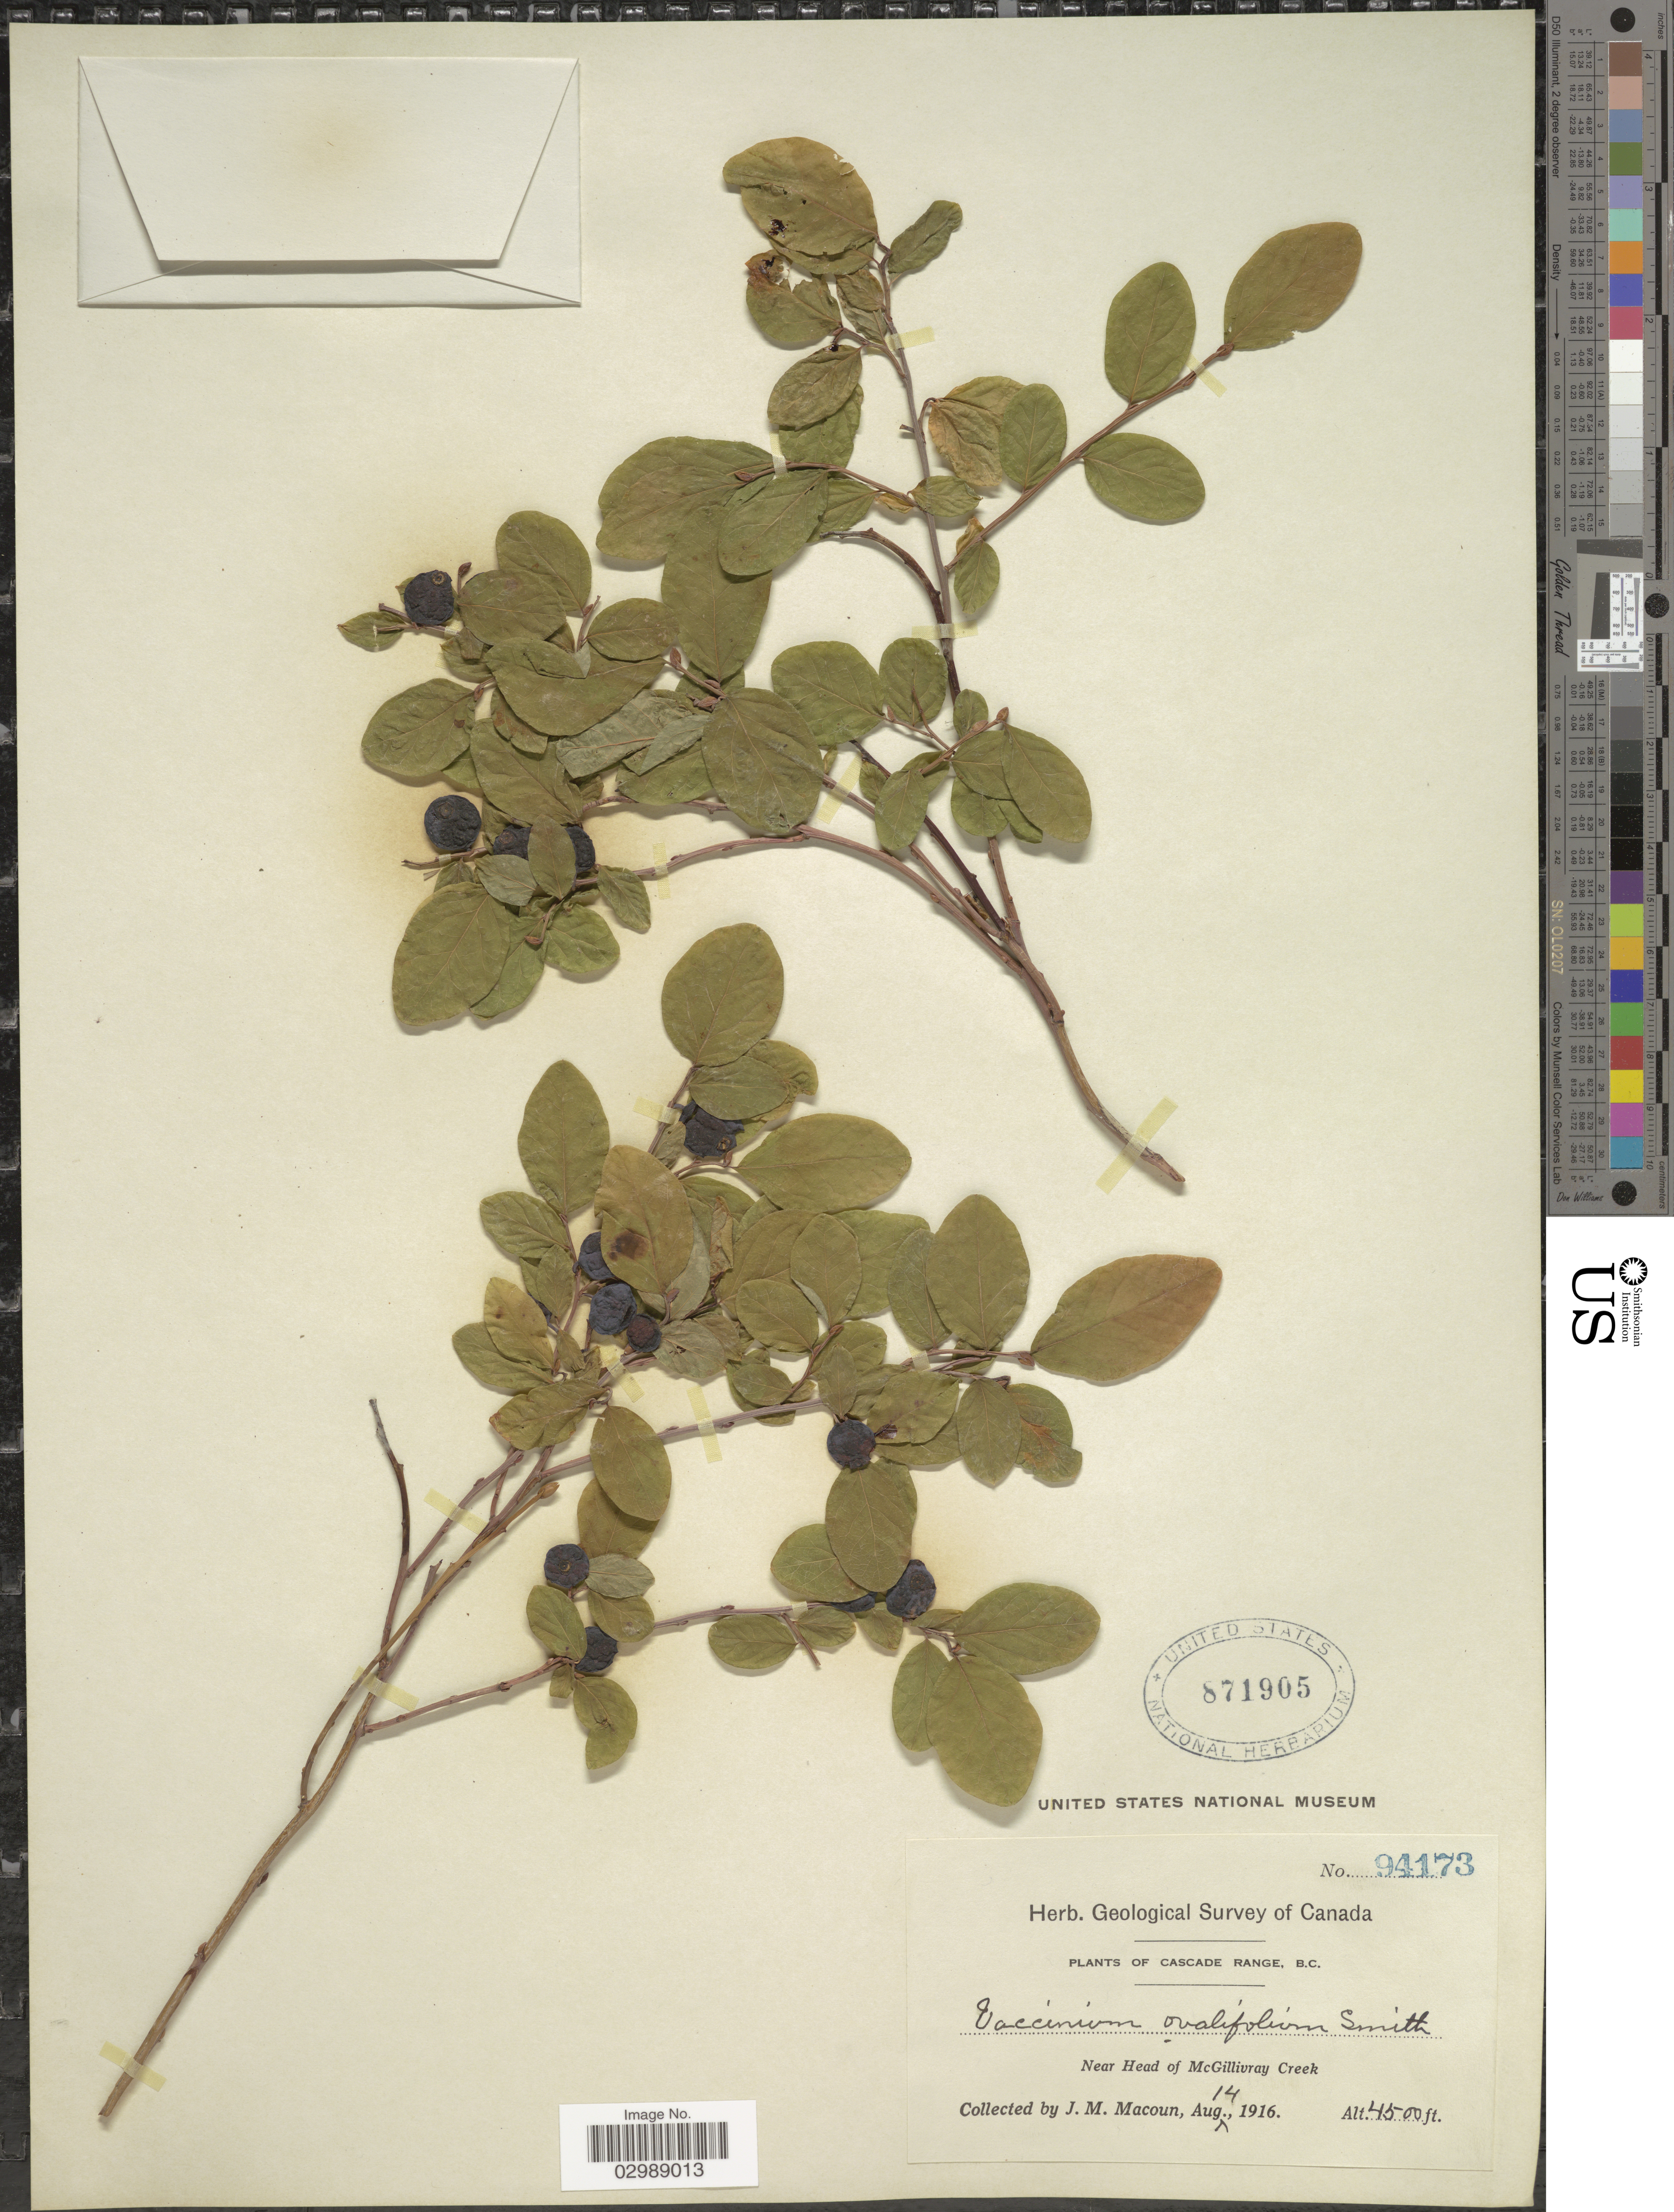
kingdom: Plantae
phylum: Tracheophyta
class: Magnoliopsida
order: Ericales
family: Ericaceae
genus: Vaccinium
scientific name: Vaccinium ovalifolium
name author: Sm.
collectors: J. M. Macoun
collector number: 94173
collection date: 1916-08-14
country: Canada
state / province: British Columbia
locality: Cascade Range, B.C. Near Head of McGillivray Creek.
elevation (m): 1372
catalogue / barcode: US 871905